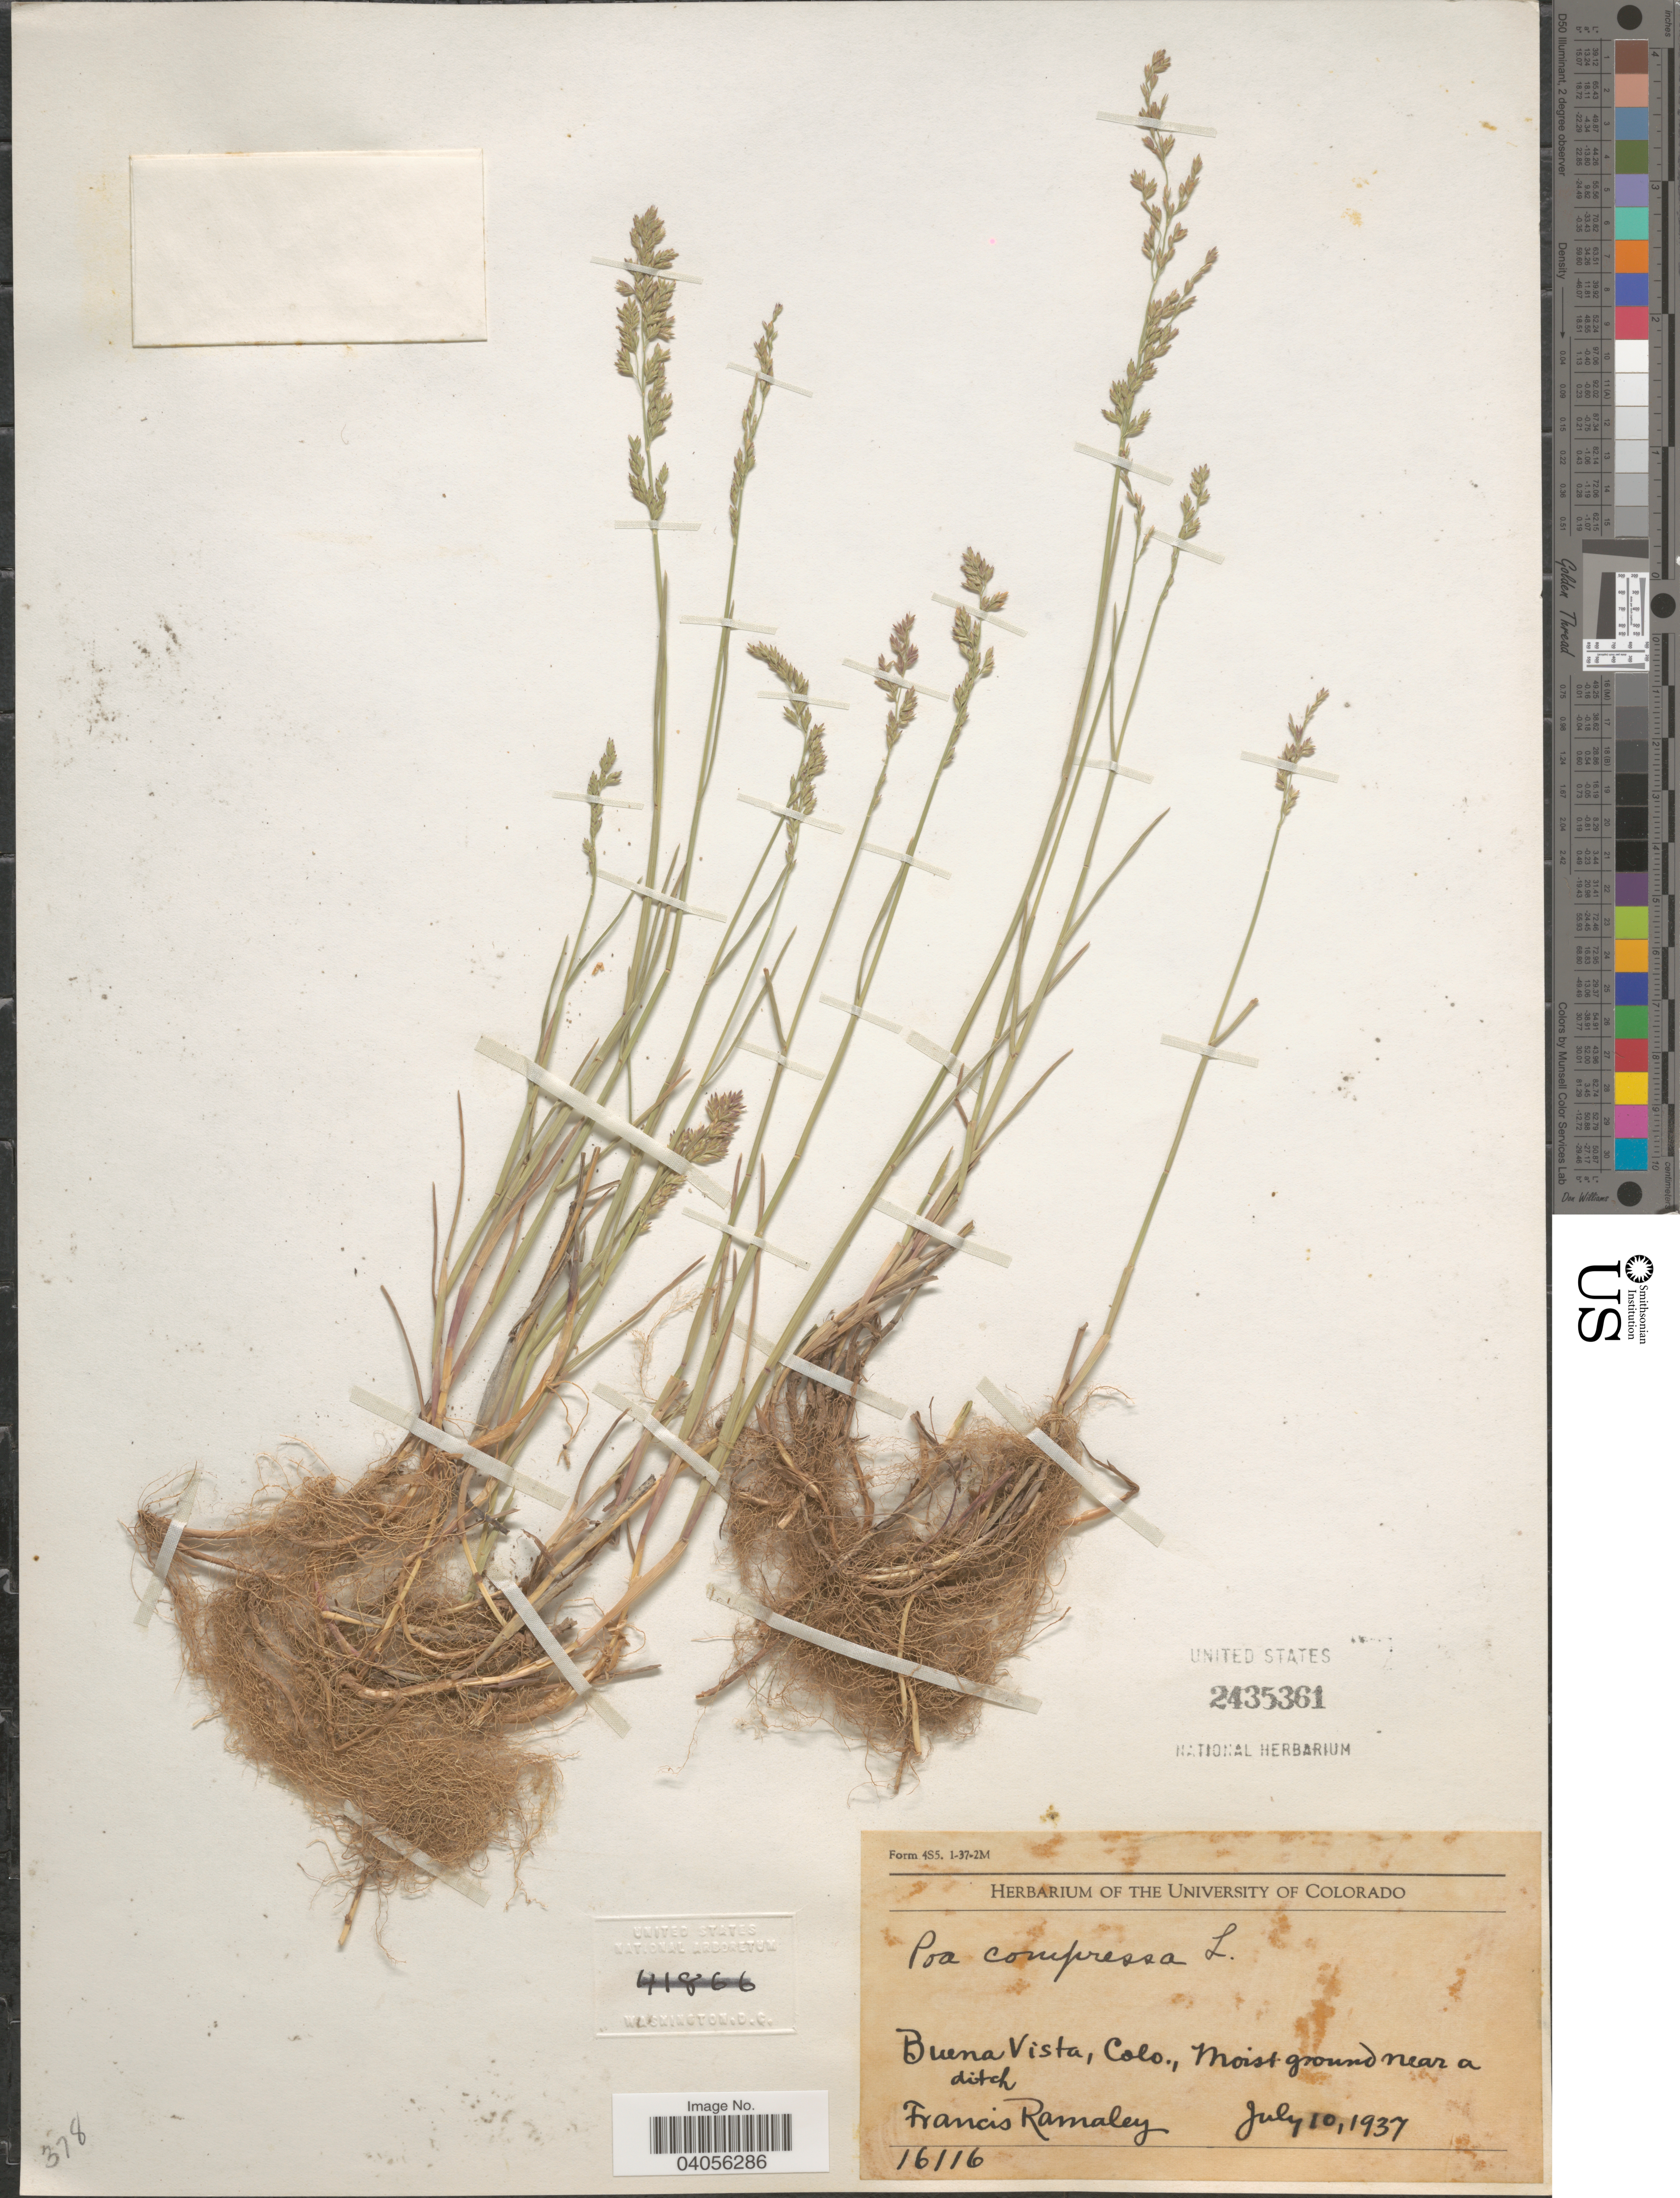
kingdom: Plantae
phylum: Tracheophyta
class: Liliopsida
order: Poales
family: Poaceae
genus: Poa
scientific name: Poa compressa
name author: L.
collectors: F. Ramaley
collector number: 16116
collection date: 1937-07-10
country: United States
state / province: Colorado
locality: Buena Vista.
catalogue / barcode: US 2435361